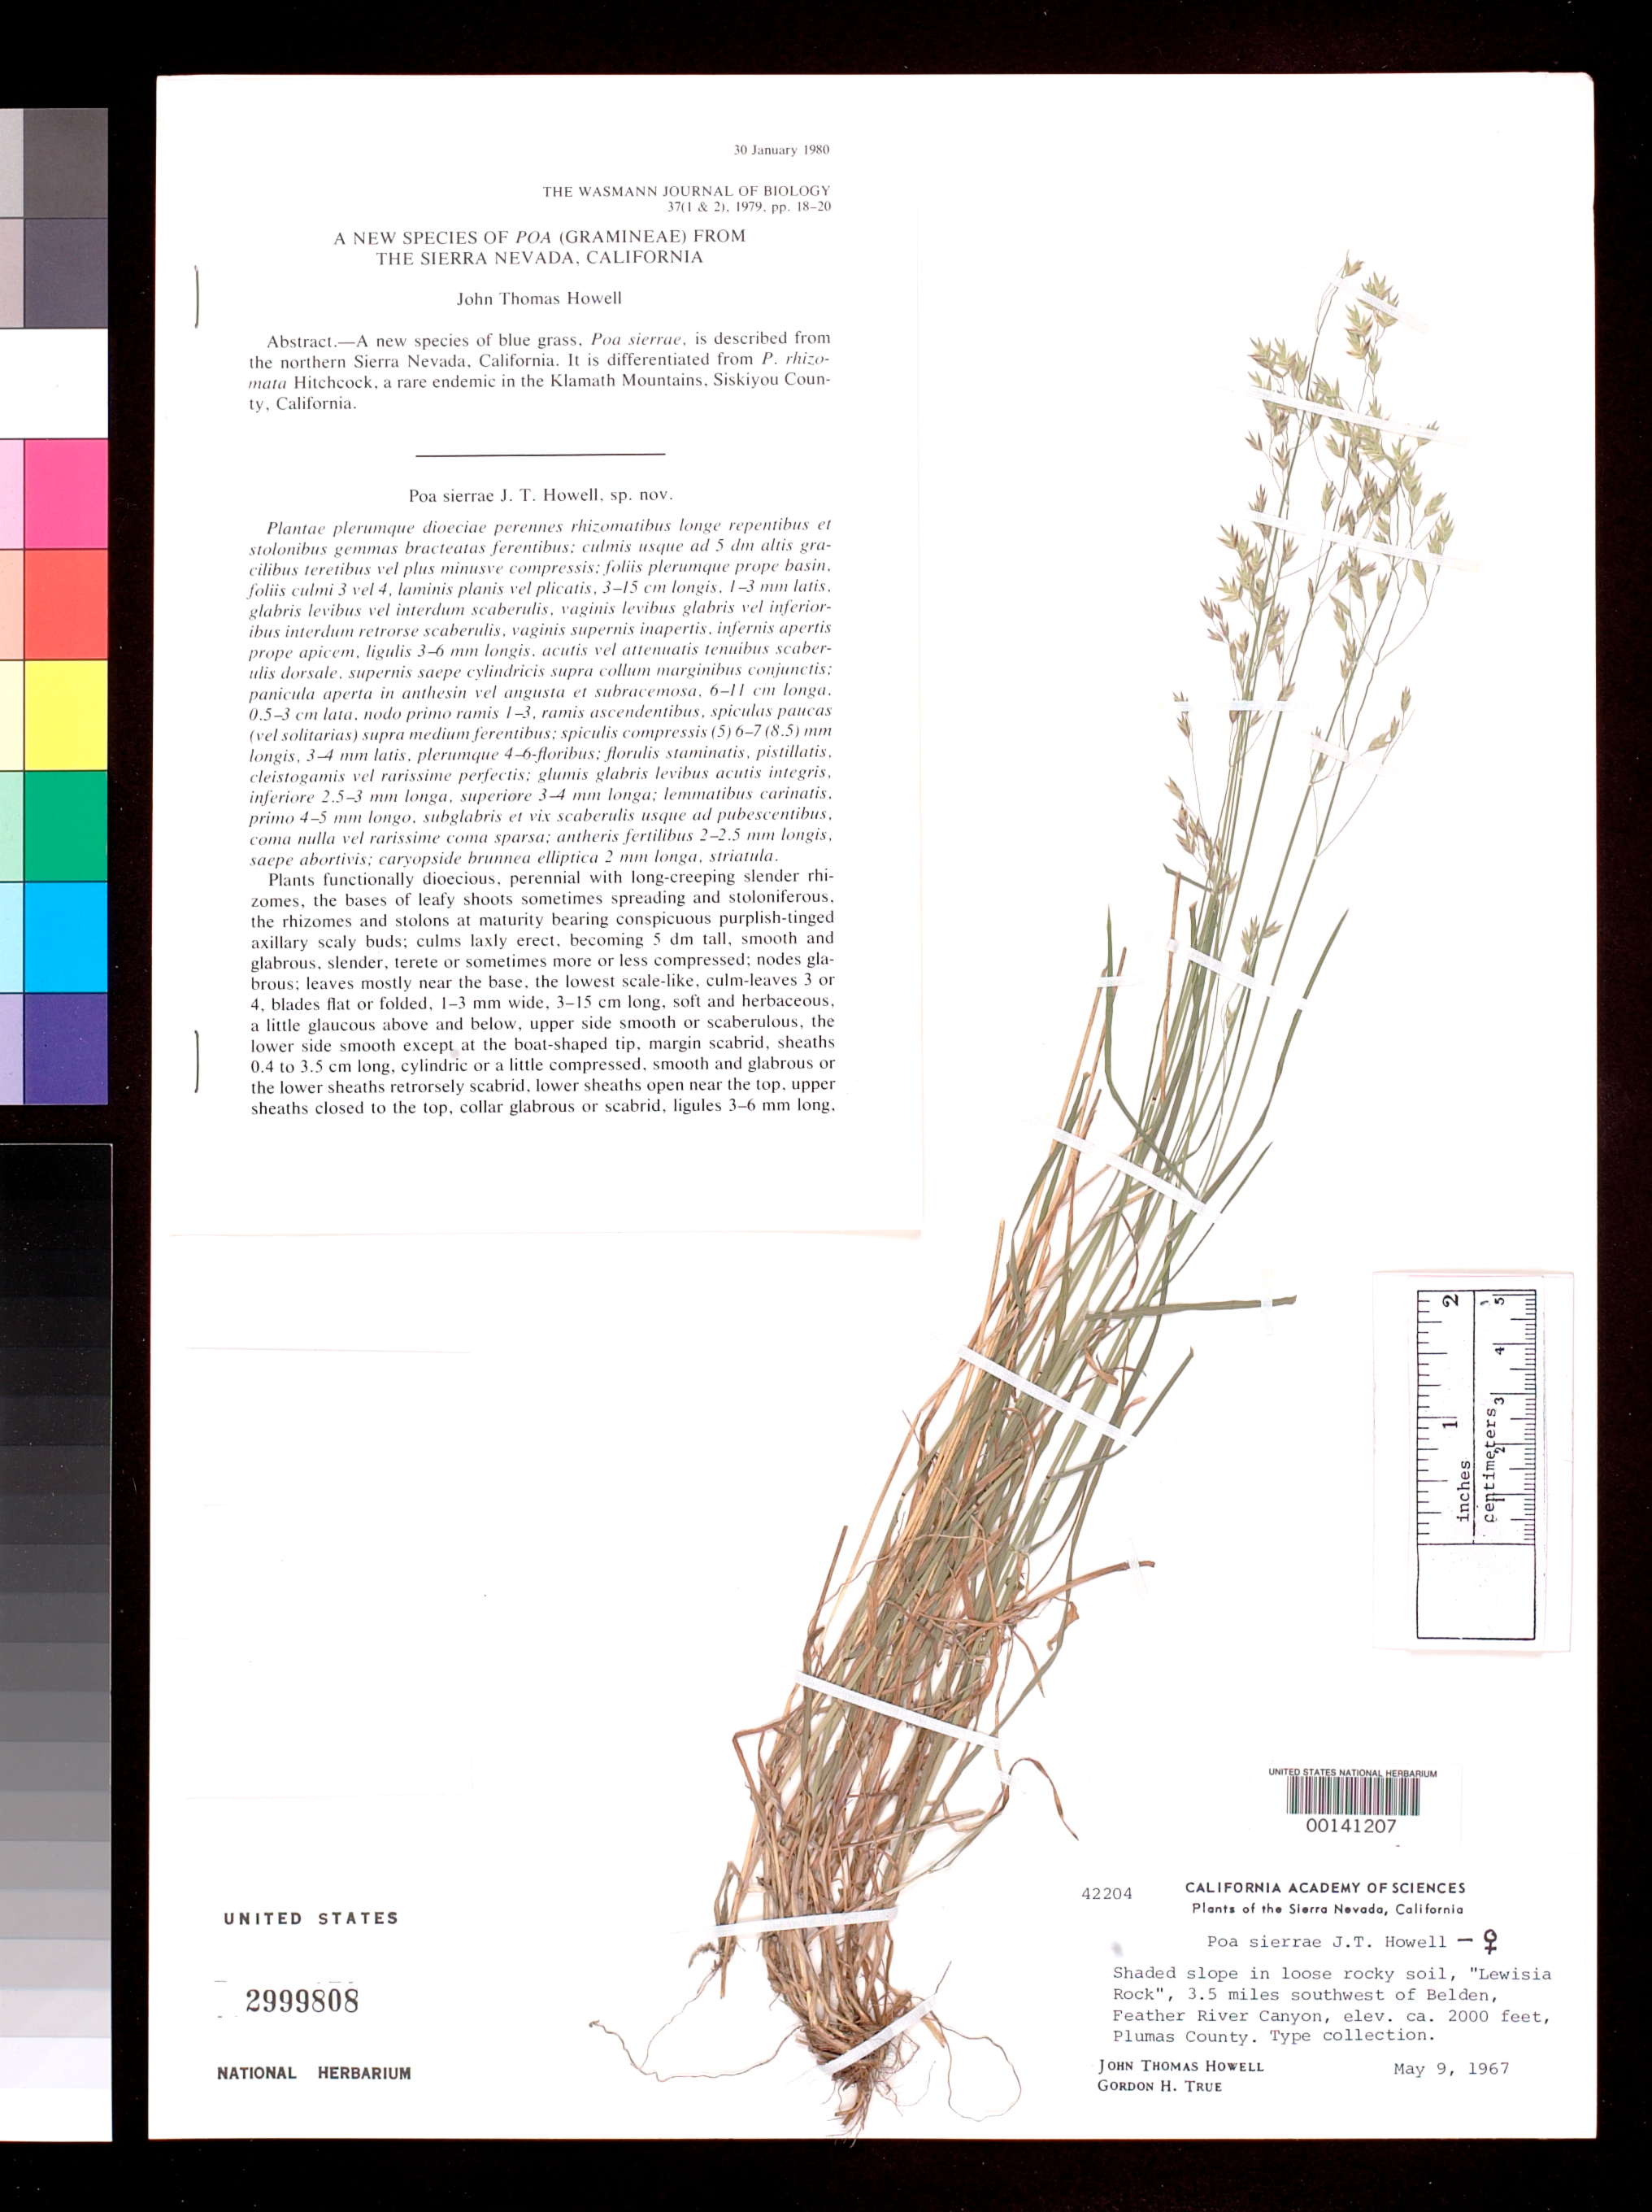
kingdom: Plantae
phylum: Tracheophyta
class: Liliopsida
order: Poales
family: Poaceae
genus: Poa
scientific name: Poa sierrae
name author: J.T. Howell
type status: Isotype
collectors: J. T. Howell & G. H. True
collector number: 42204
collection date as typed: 09 May 1967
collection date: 1967-05-09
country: United States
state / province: California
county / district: Plumas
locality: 3.5 mi. SW of Belden, Feather River Canyon; alt. 2000 Ft.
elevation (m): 610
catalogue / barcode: US 2999808